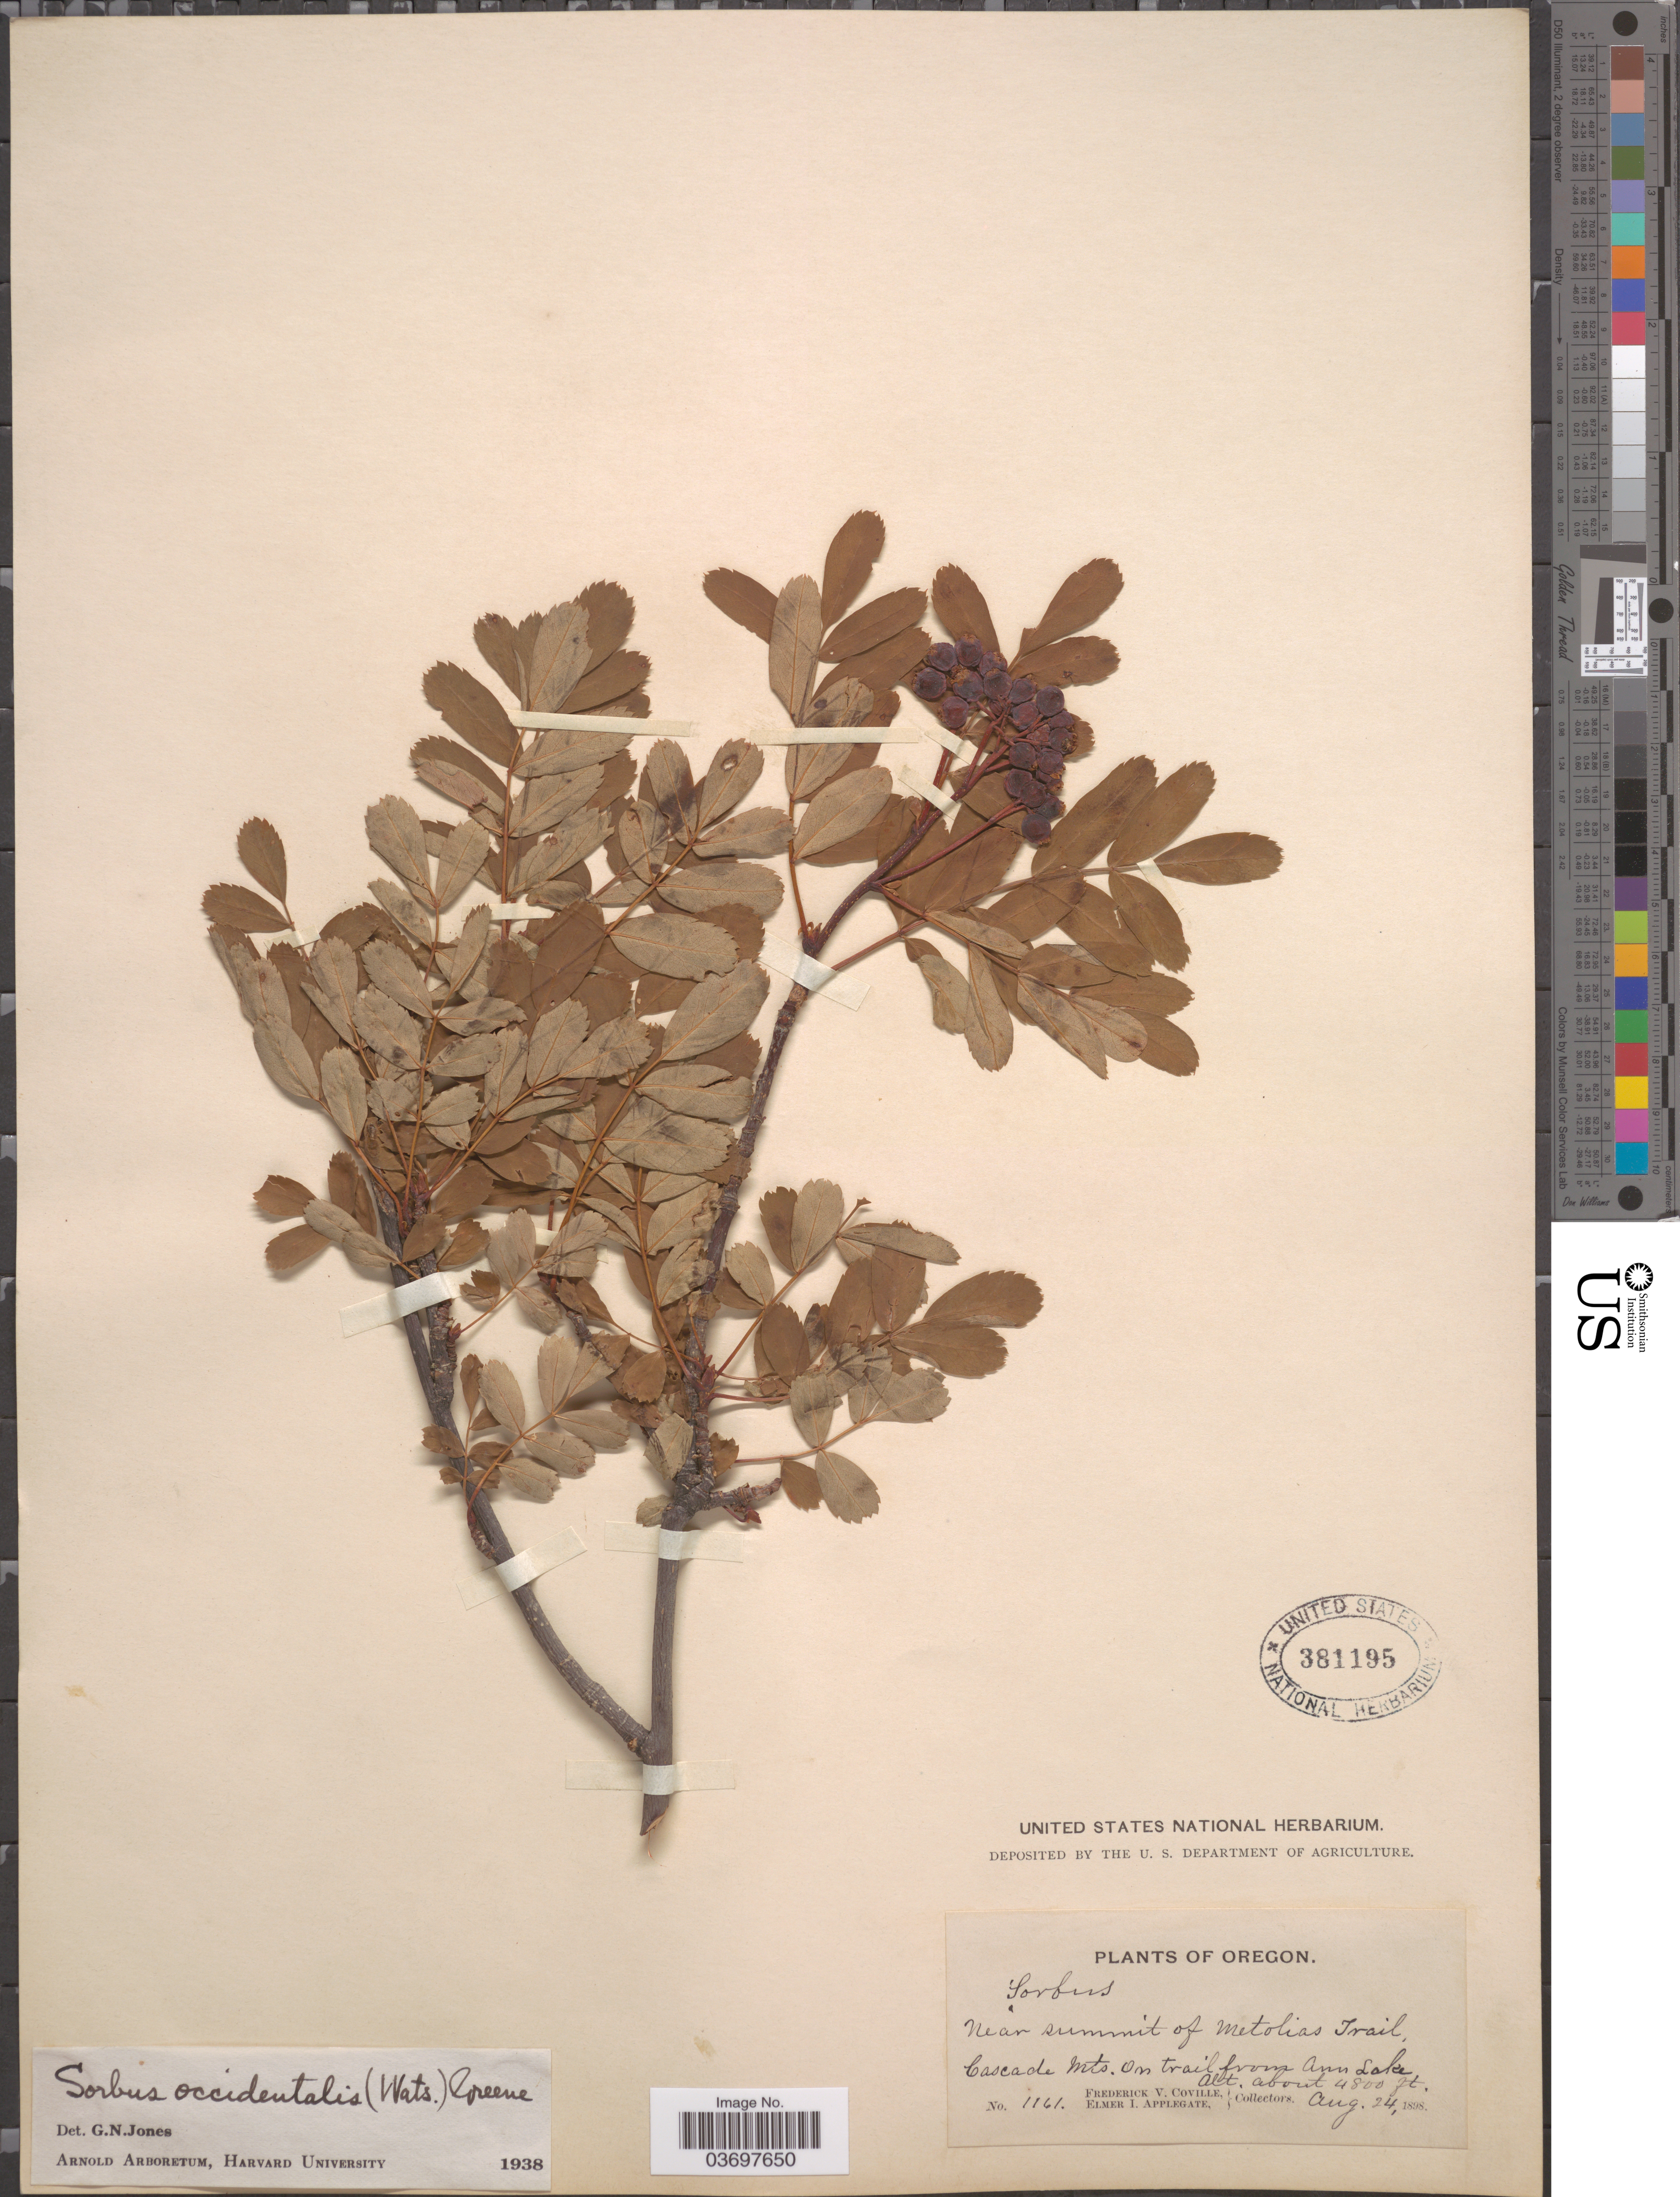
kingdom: Plantae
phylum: Tracheophyta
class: Magnoliopsida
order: Rosales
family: Rosaceae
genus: Sorbus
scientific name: Sorbus pumila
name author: Raf.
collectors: F. V. Coville & E. I. Applegate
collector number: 1161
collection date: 1898-08-24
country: United States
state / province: Oregon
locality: Near summit of Metolias Trail, Cascade Mts. On trail from Ann Lake.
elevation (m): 1463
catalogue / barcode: US 381195